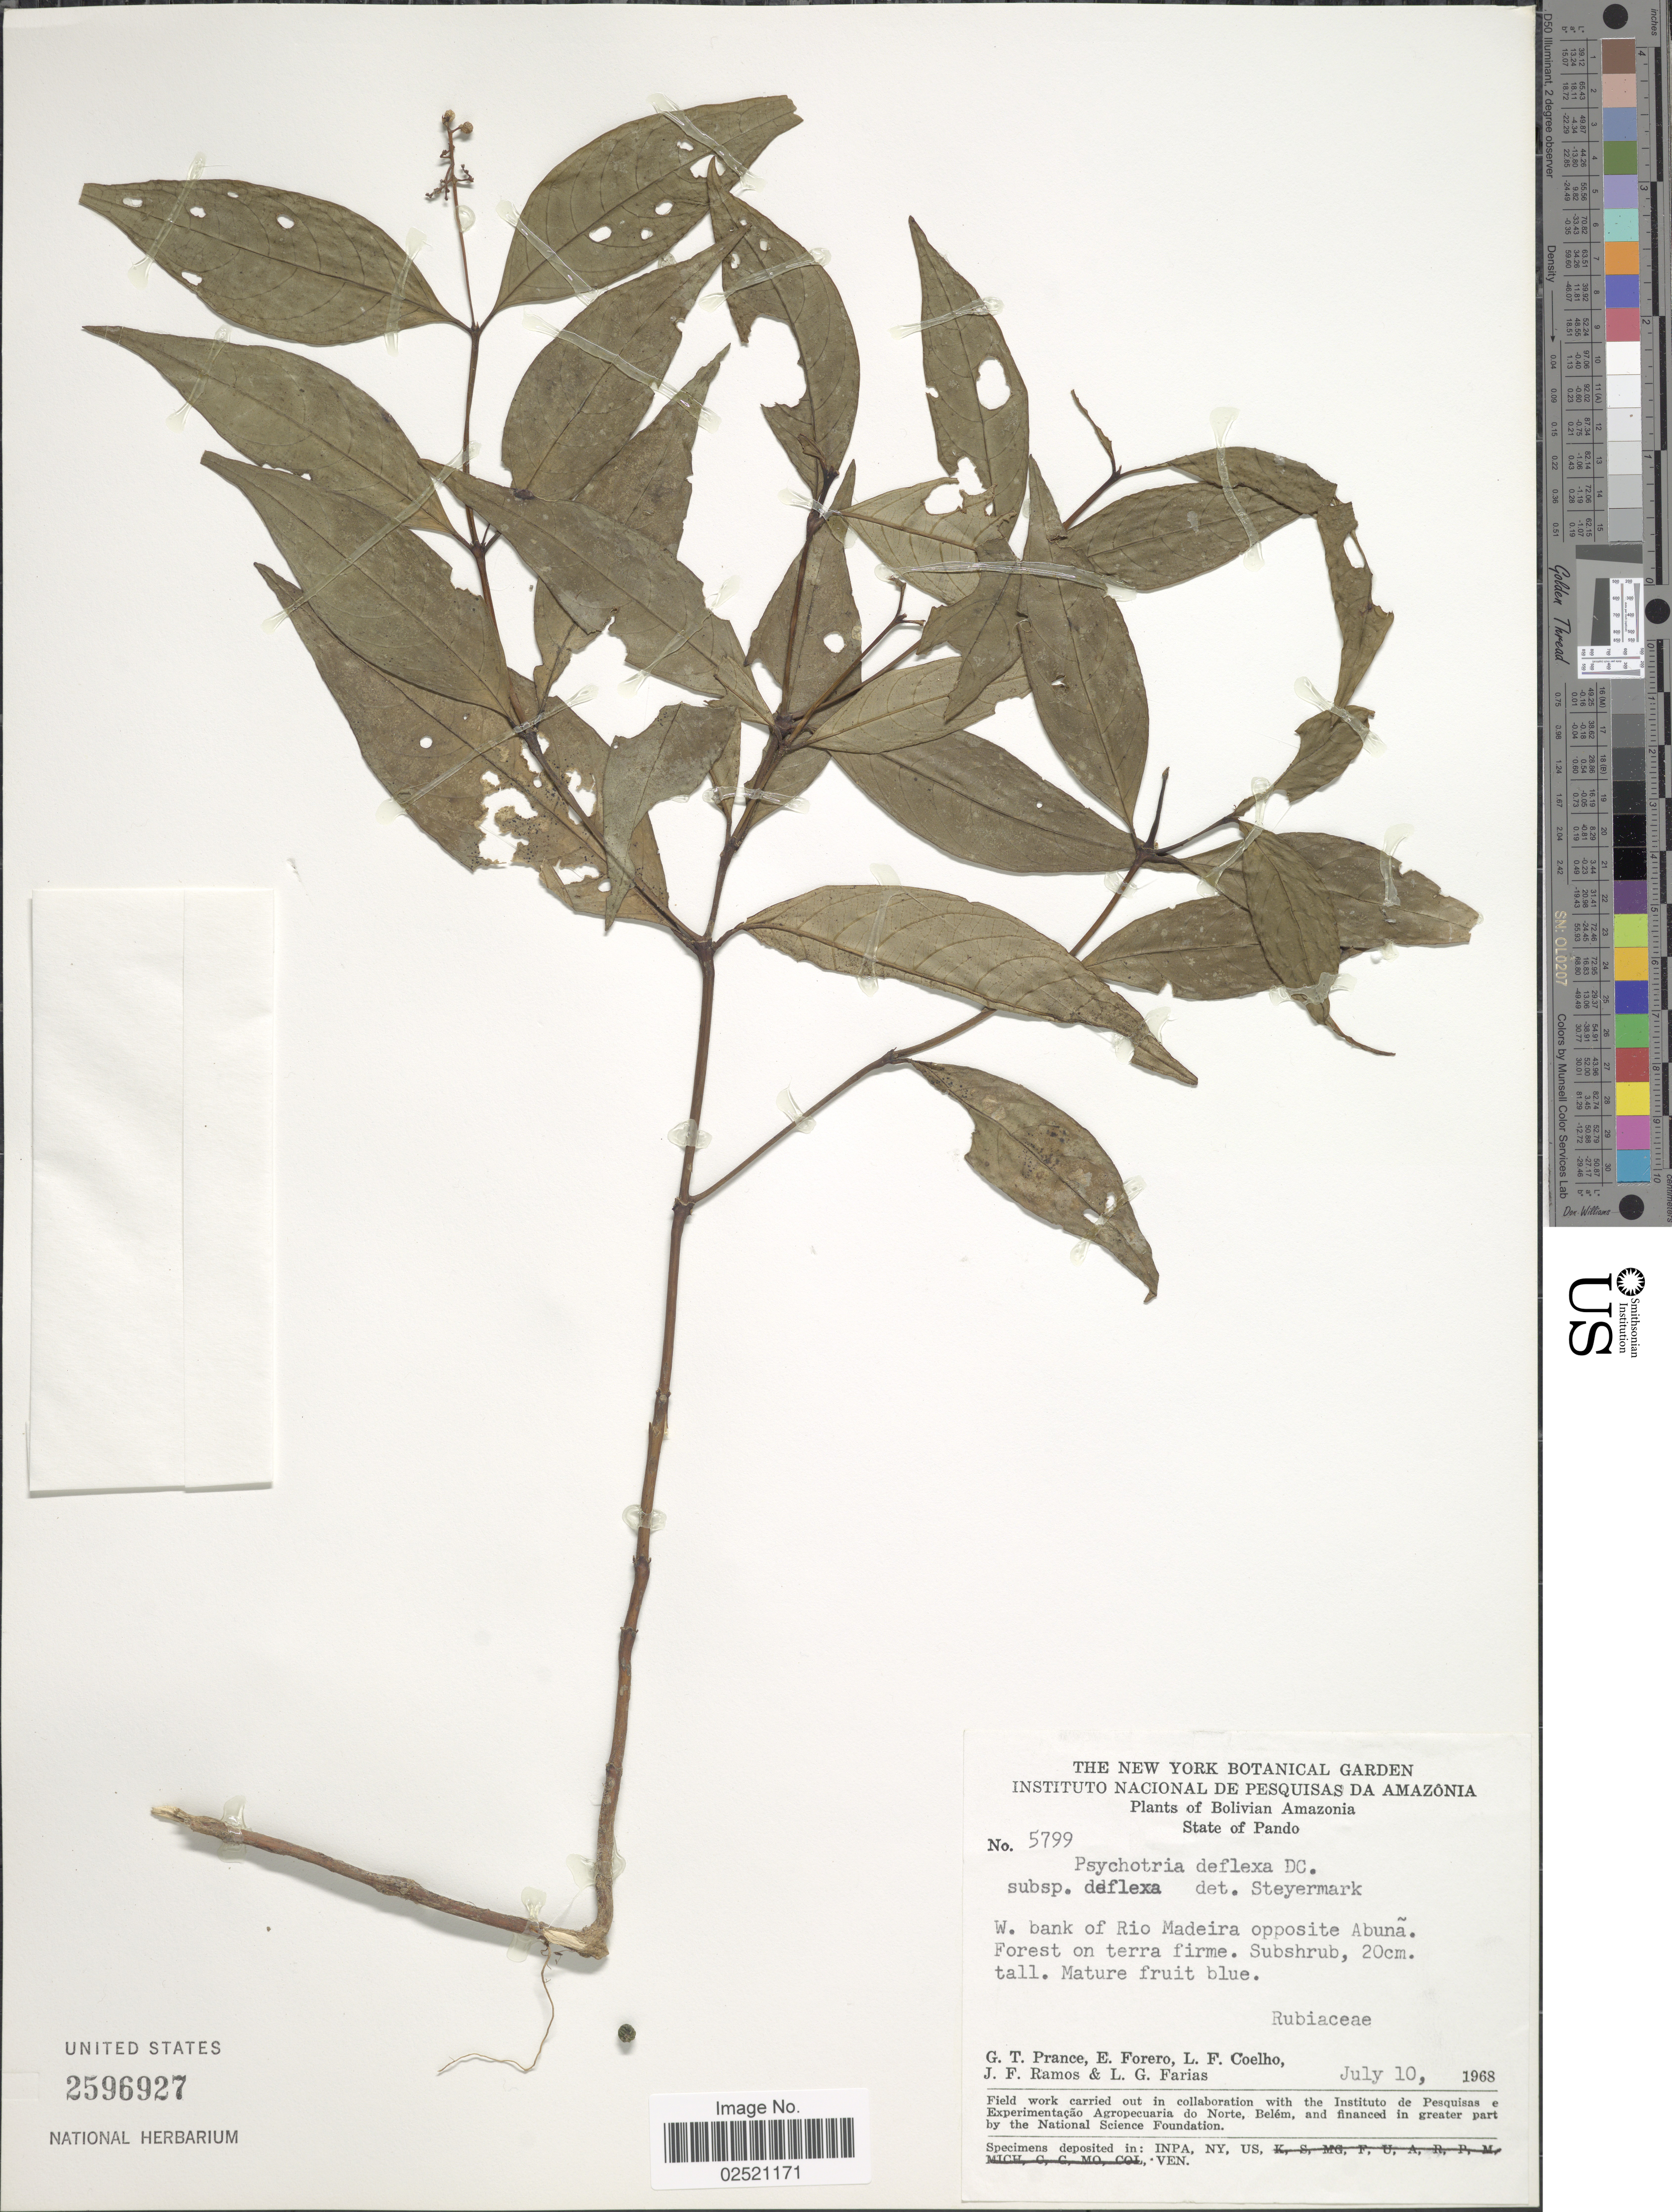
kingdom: Plantae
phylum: Tracheophyta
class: Magnoliopsida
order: Gentianales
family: Rubiaceae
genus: Psychotria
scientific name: Psychotria deflexa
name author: DC.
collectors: G. T. Prance, E. Forero, L. F. Coelho, J. F. Ramos & L. G. Farias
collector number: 5799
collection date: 1968-07-10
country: Bolivia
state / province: Pando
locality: Bolivian Amazonia, W. bank of Rio Madeira opposite Abuna, forest on terra firme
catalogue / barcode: US 2596927